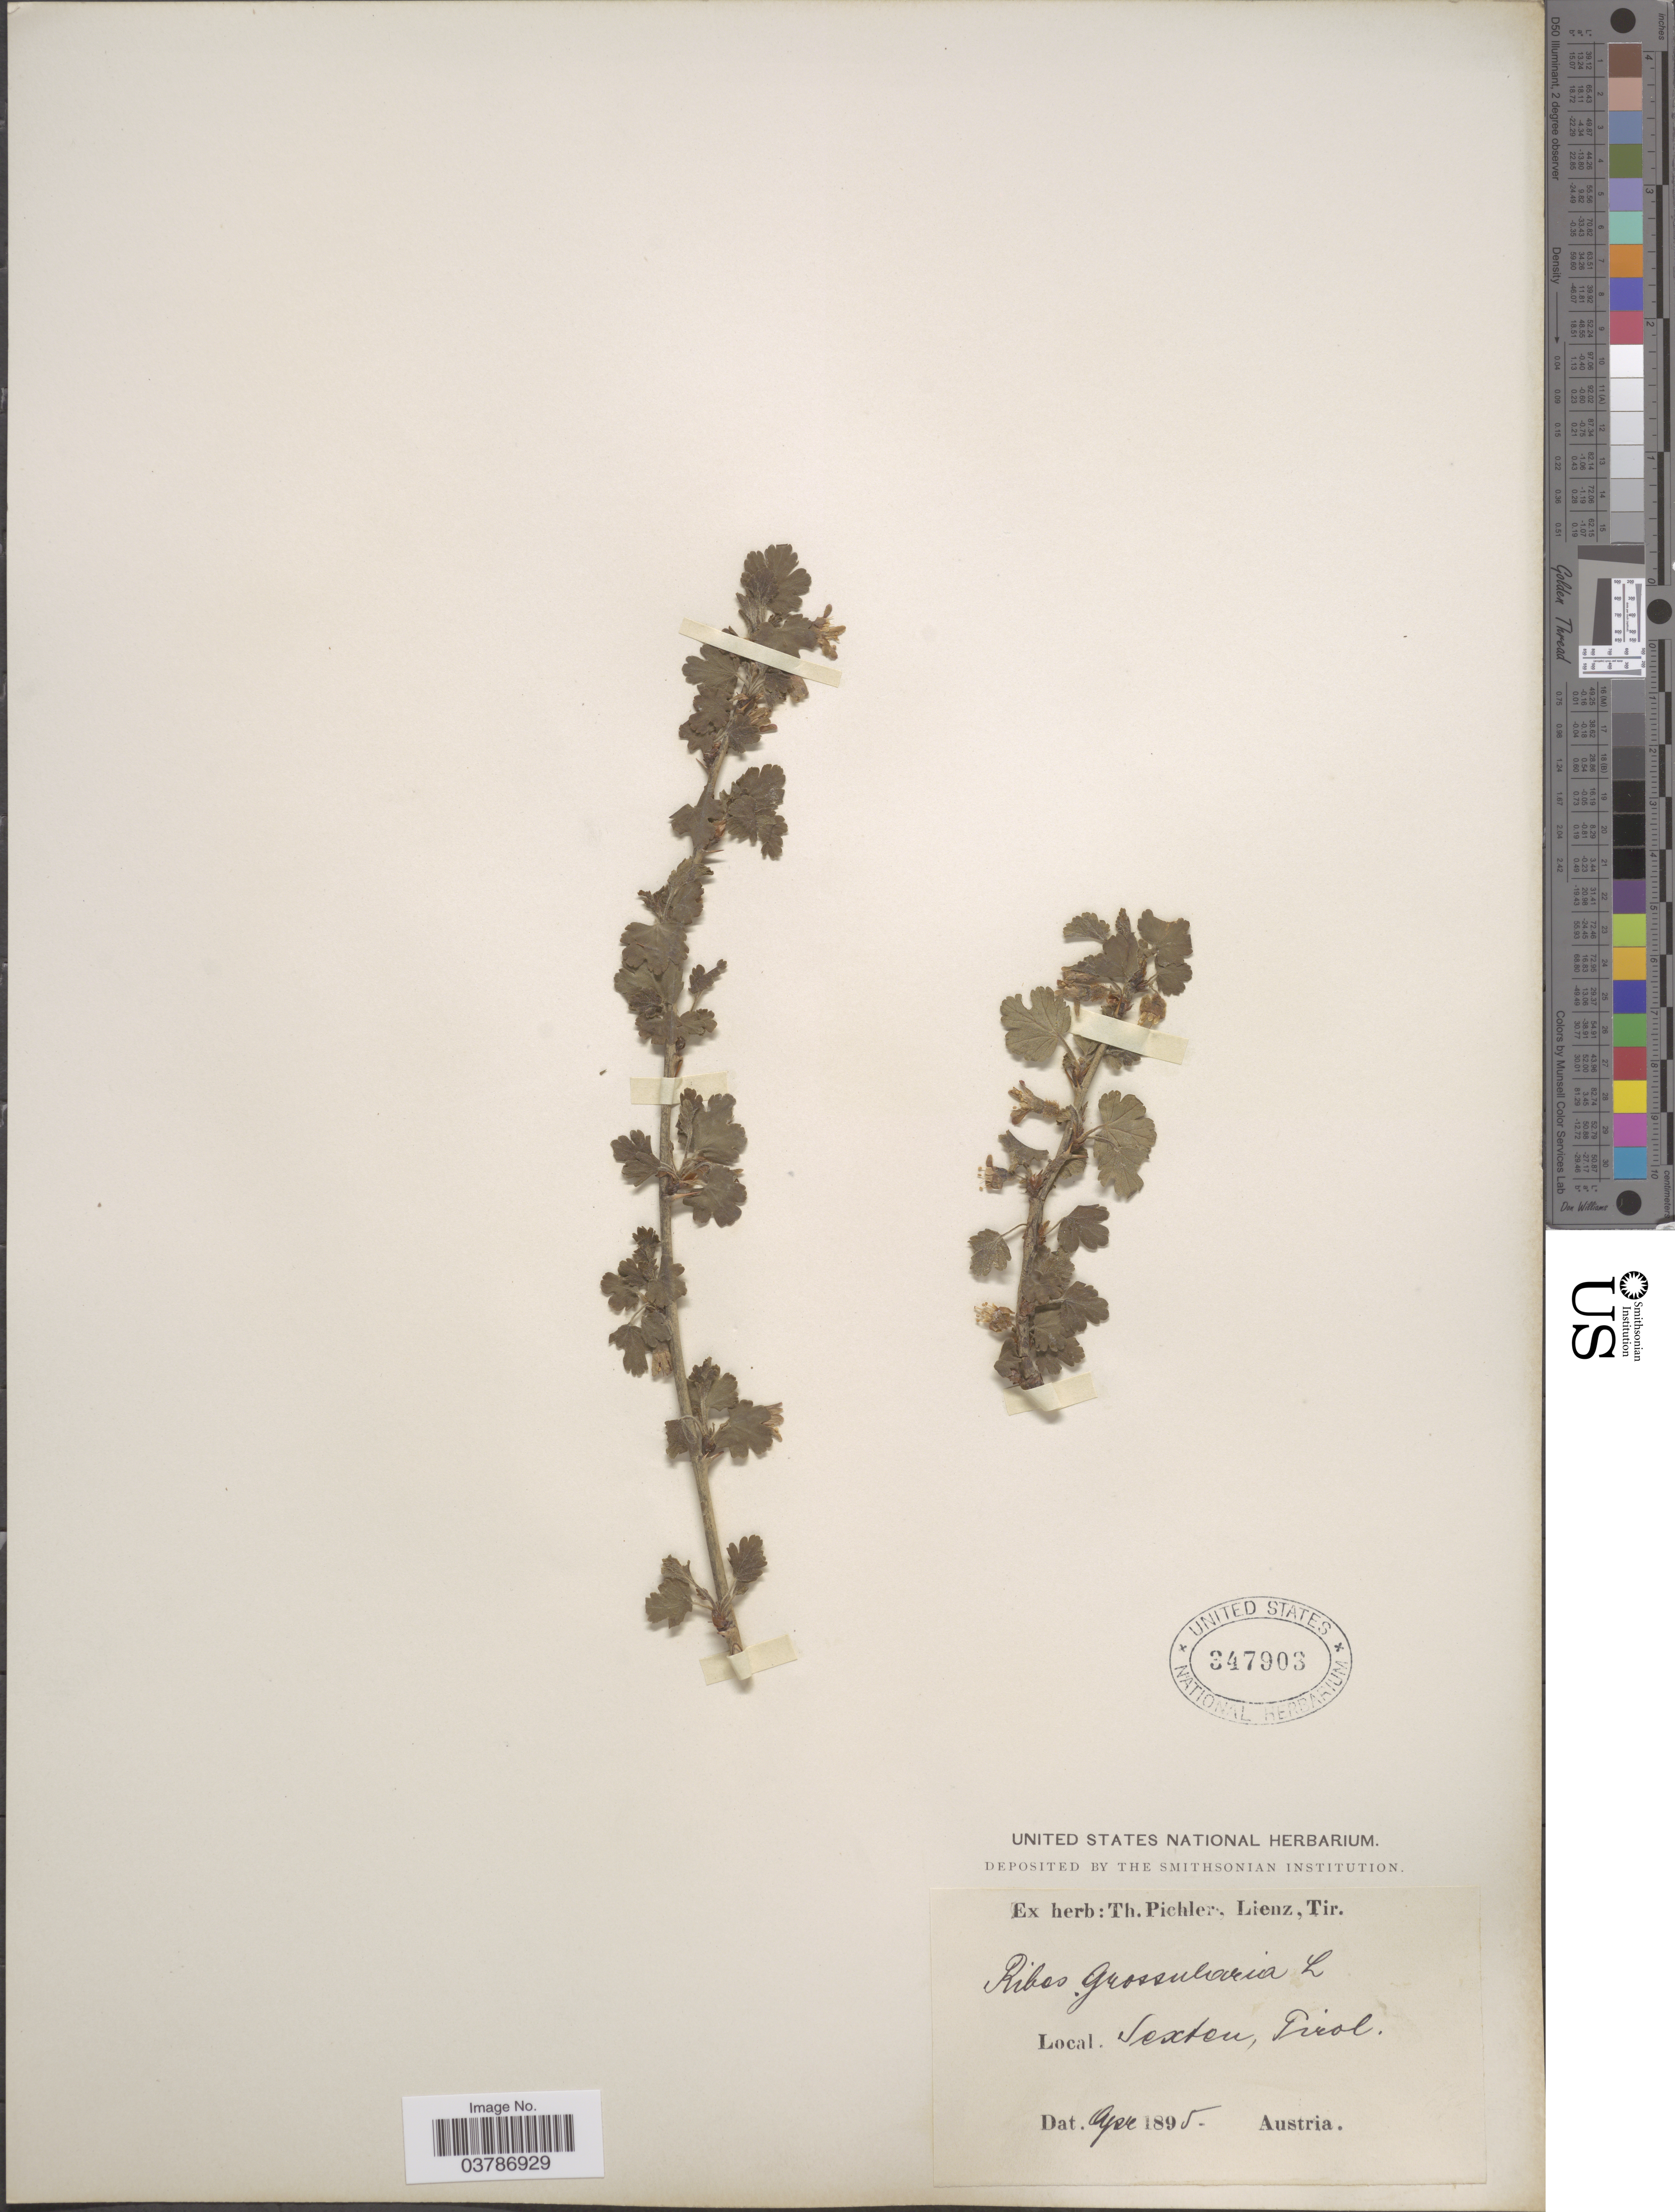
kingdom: Plantae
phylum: Tracheophyta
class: Magnoliopsida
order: Saxifragales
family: Grossulariaceae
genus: Ribes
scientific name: Ribes uva-crispa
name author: L.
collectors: ex herb. T. Pichler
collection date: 1895-04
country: Austria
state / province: Tirol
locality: Sexten.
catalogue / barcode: US 347903